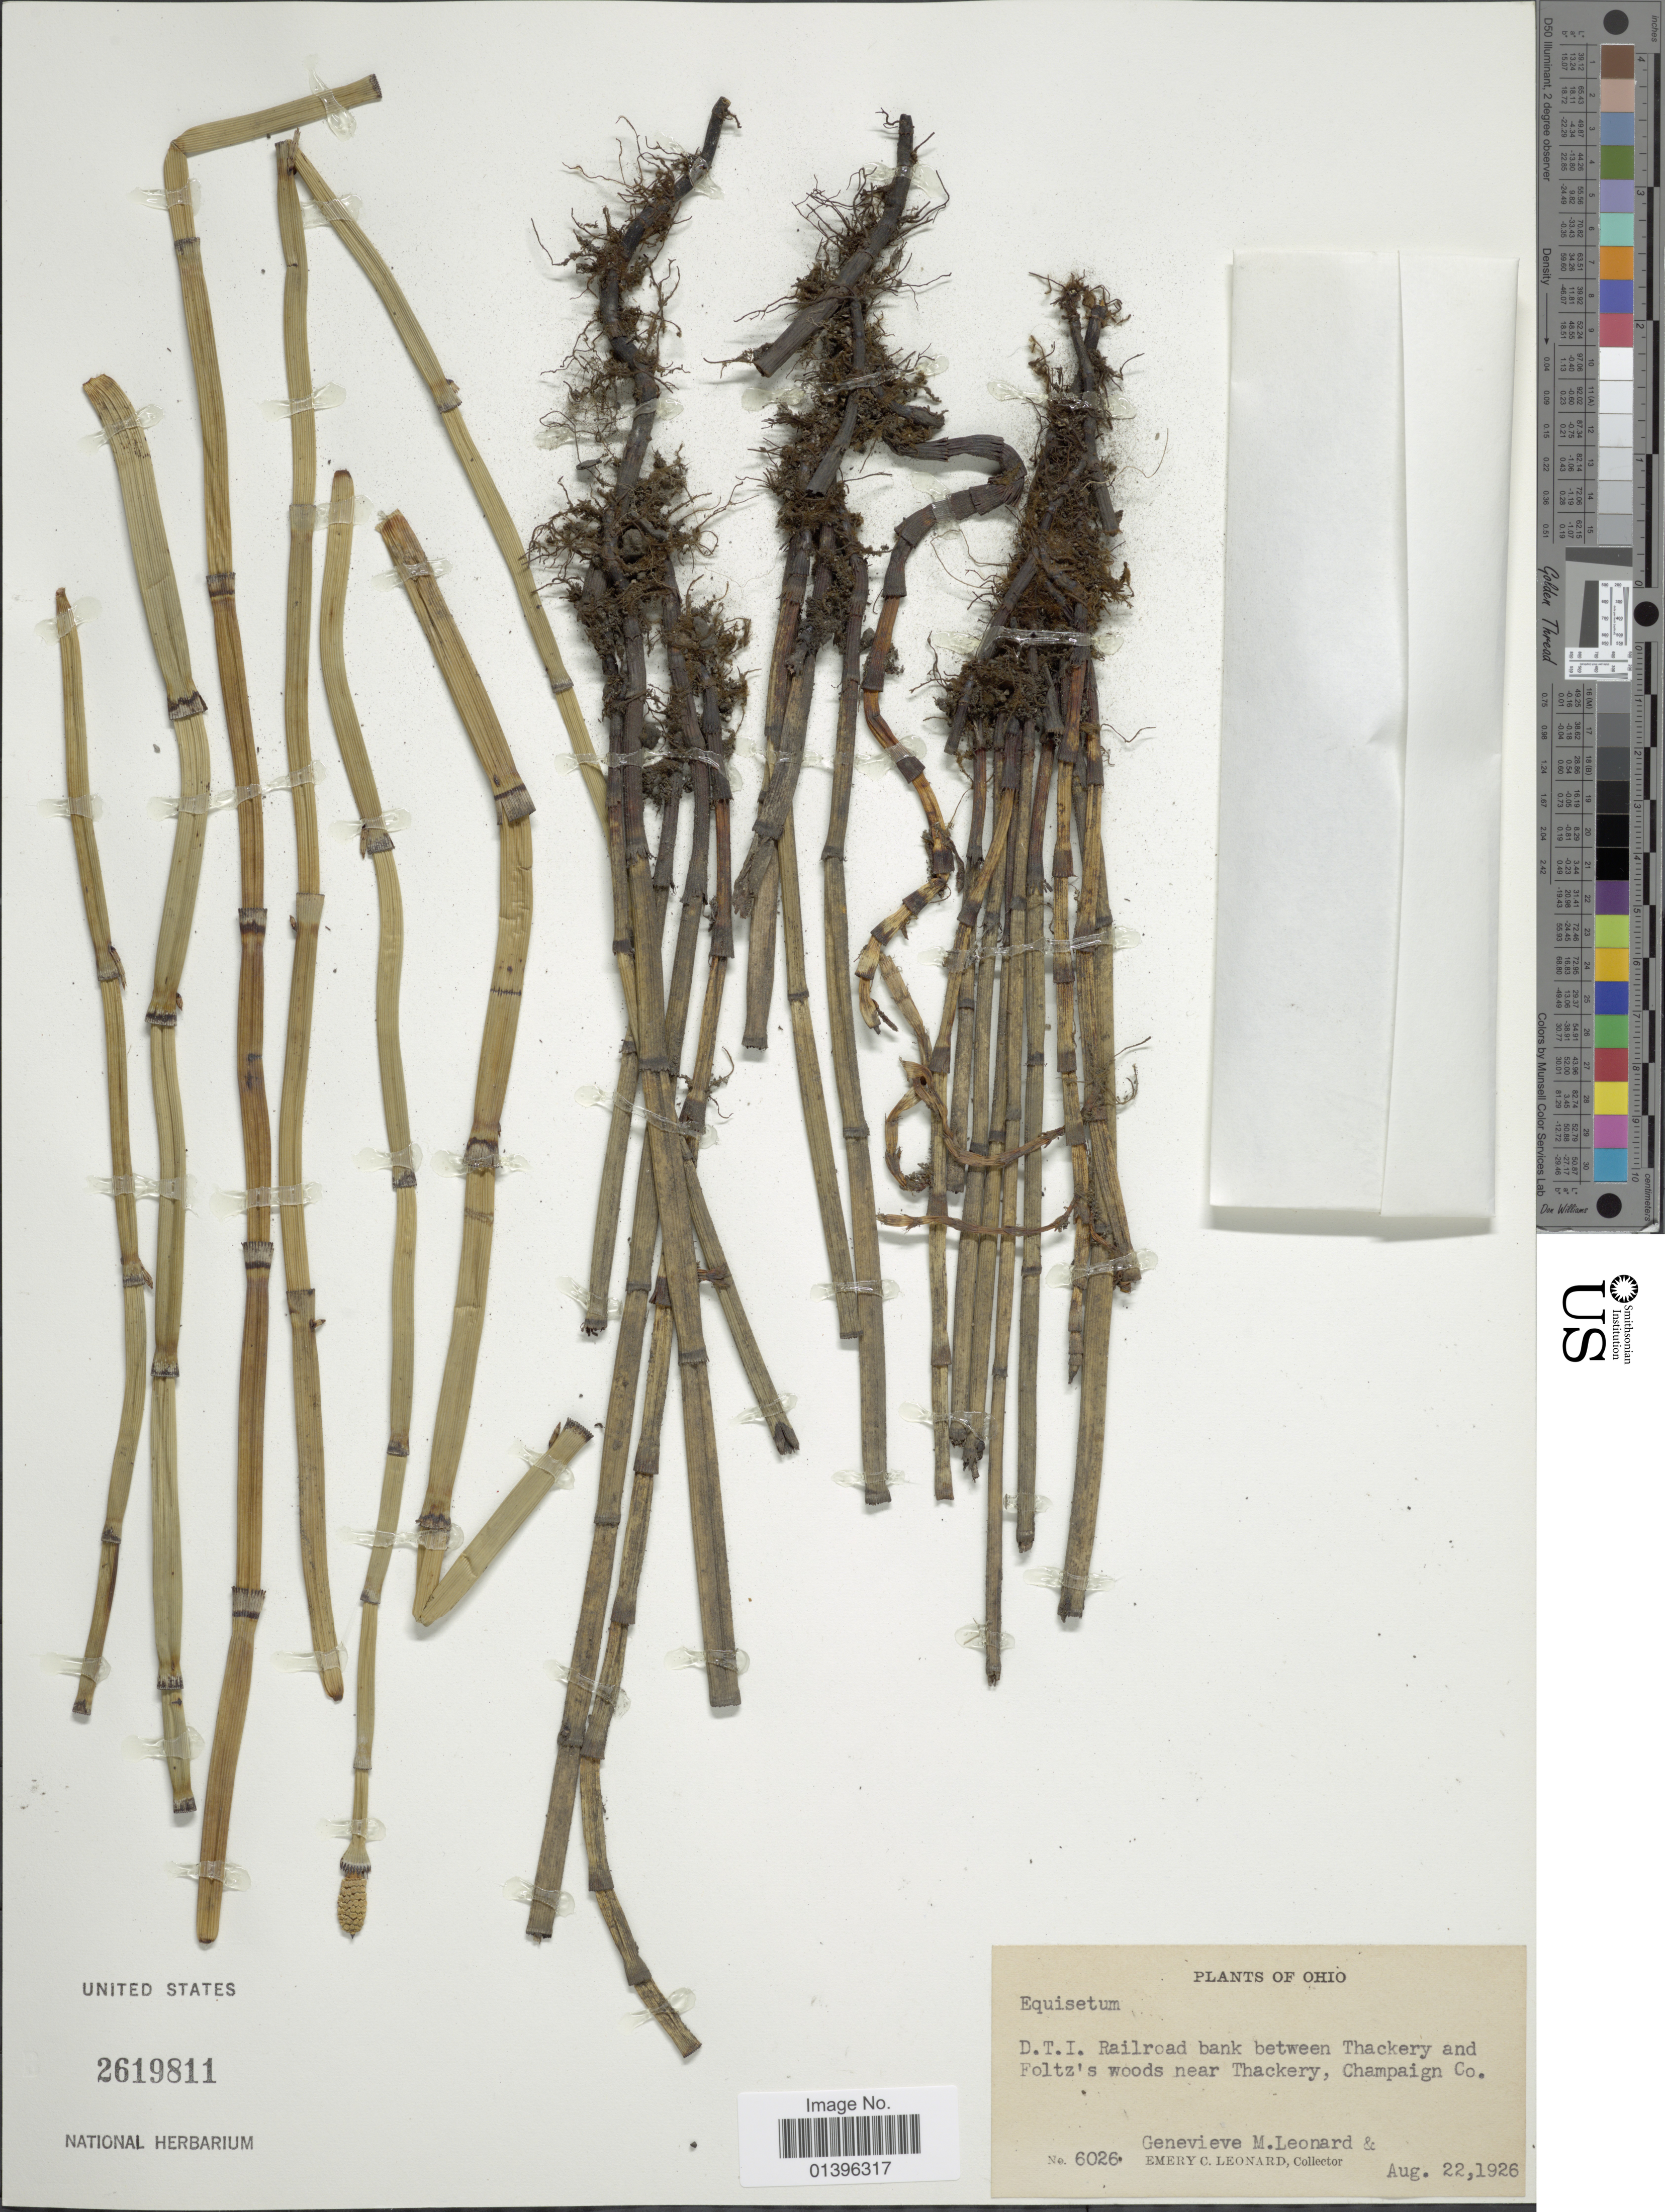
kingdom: Plantae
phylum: Tracheophyta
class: Polypodiopsida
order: Equisetales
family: Equisetaceae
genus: Equisetum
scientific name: Equisetum hyemale var. affine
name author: (Engelm.) A.A. Eaton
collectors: E. C. Leonard & G. M. Leonard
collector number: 6026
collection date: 1926-08-22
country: United States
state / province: Ohio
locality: D.T.I. Railroad bank between Thackery and Foltz's woods near Thackery, Champaign Co.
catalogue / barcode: US 2619811